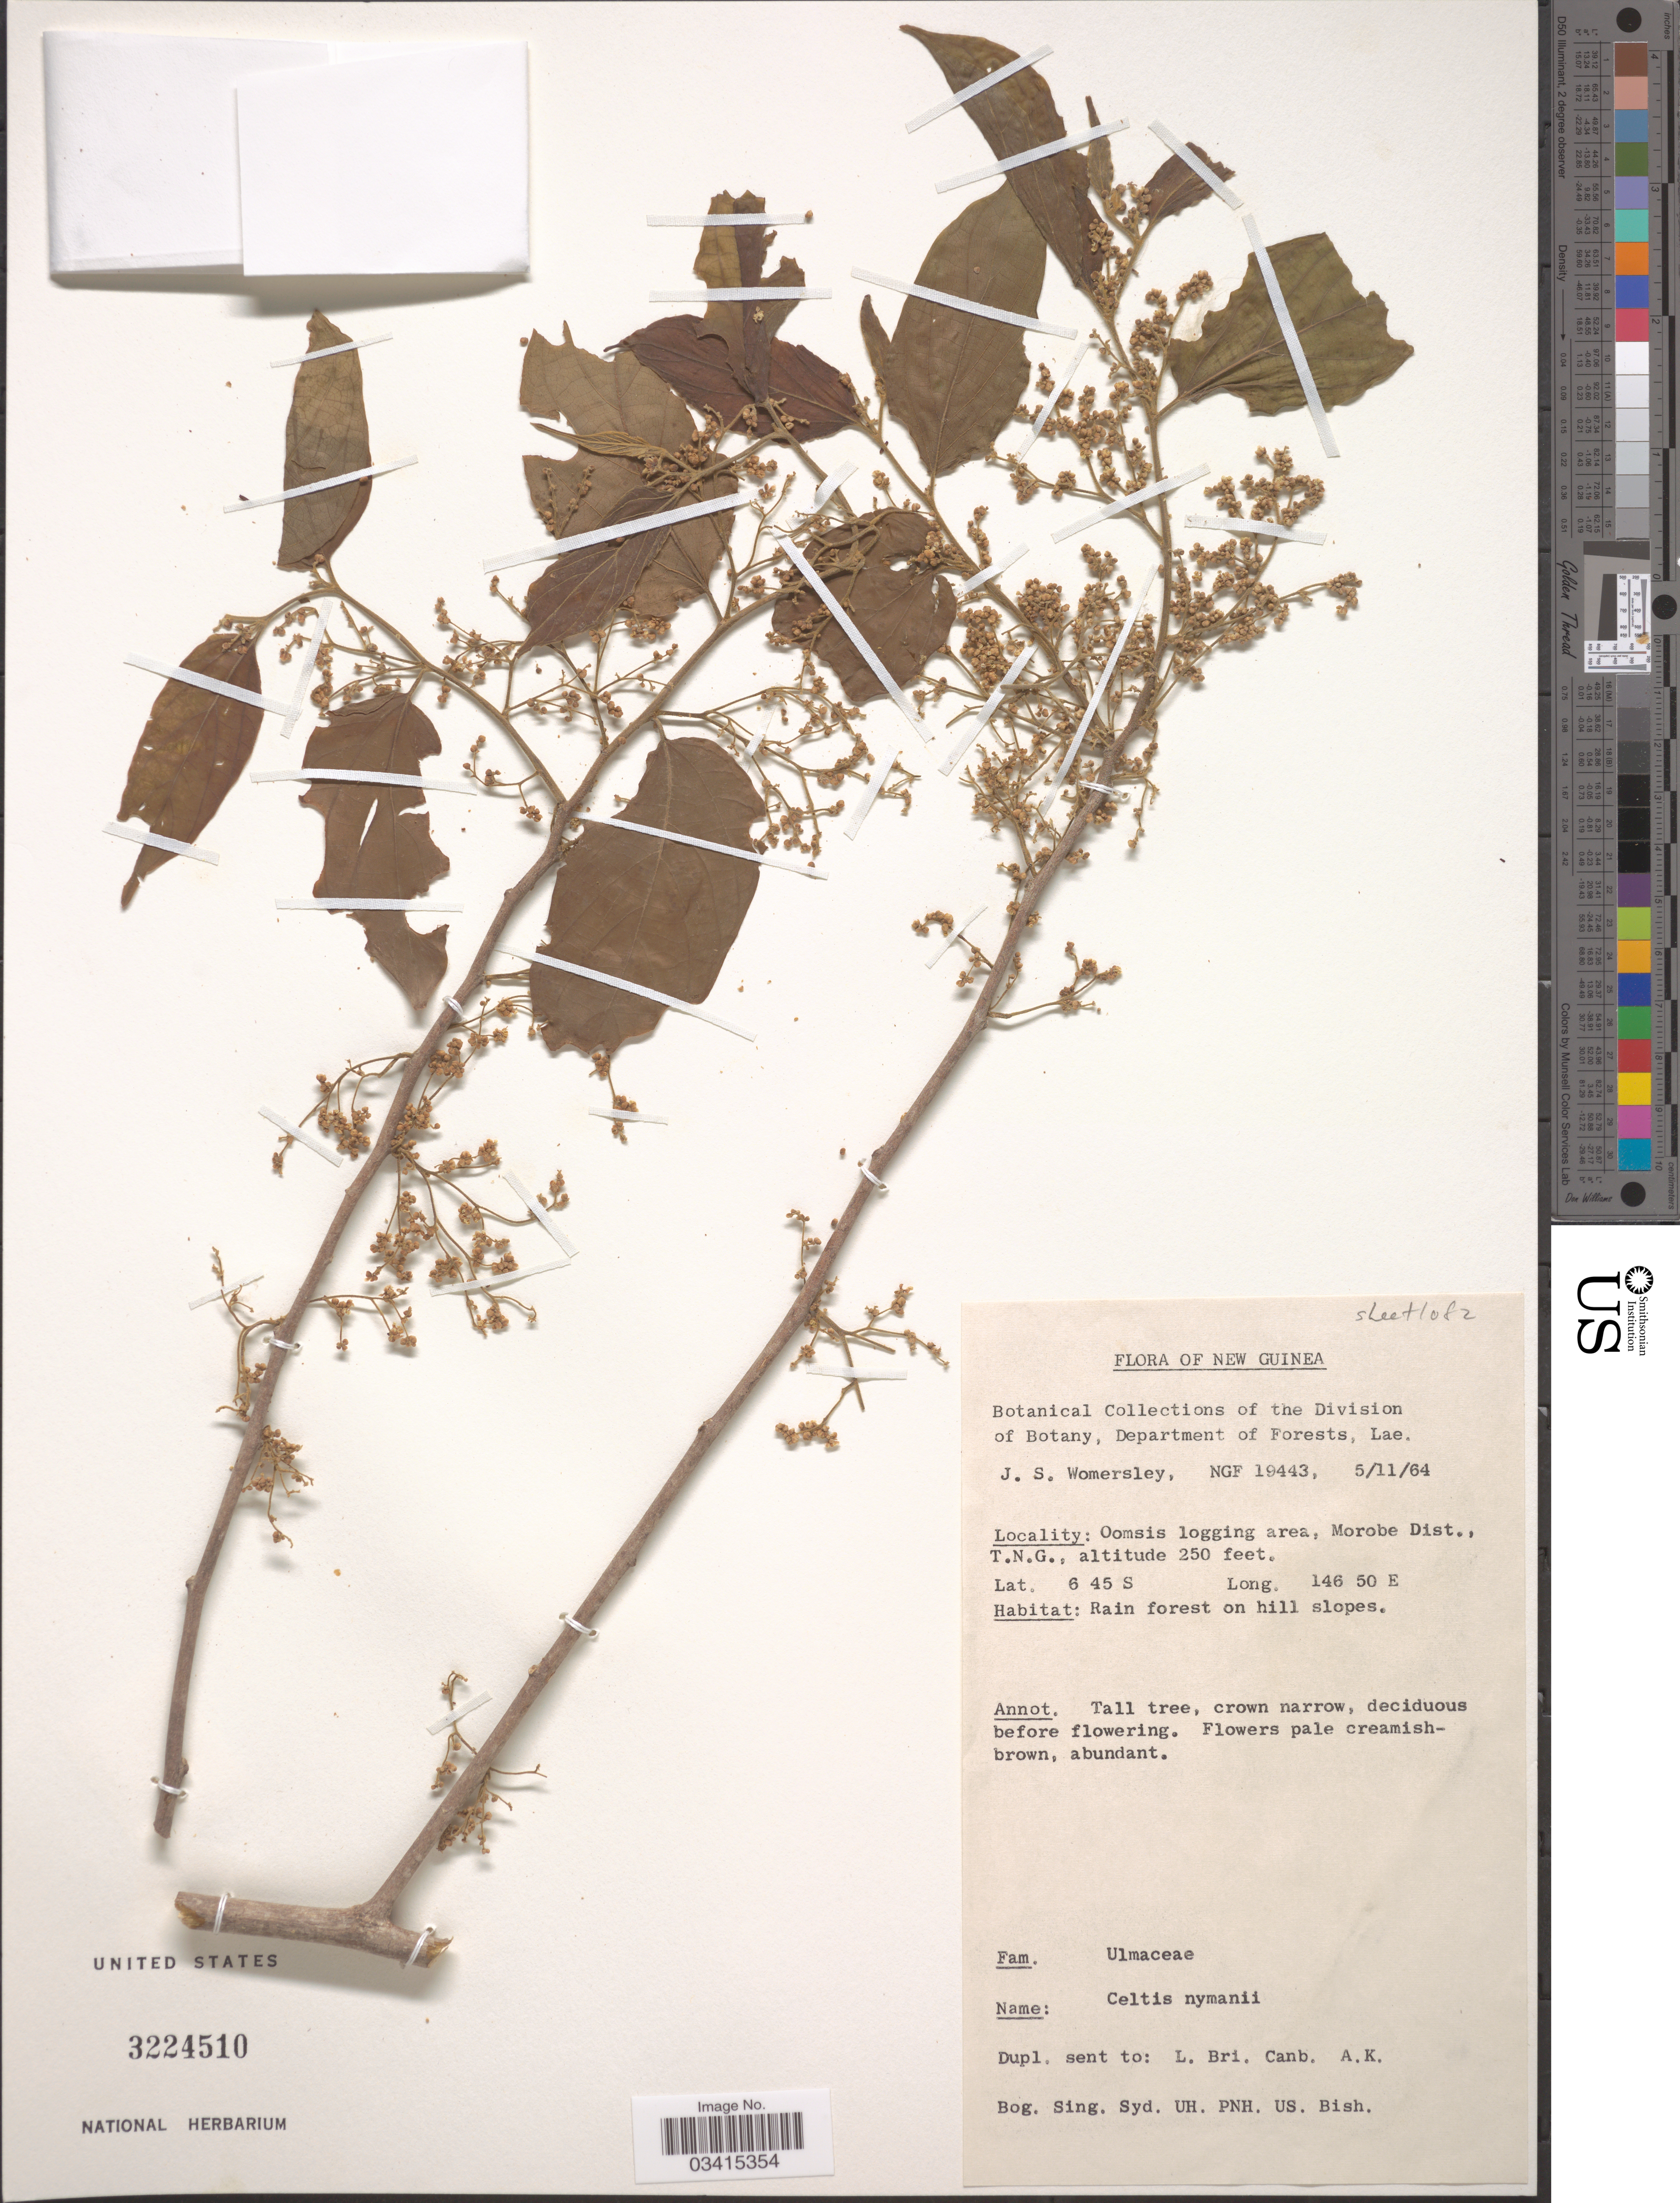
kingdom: Plantae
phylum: Tracheophyta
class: Magnoliopsida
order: Rosales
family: Cannabaceae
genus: Celtis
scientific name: Celtis nymanii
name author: K. Schum.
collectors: J. S. Womersley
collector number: NGF 19443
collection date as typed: Transcribed d/m/y: 5/11/64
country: Papua New Guinea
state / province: Morobe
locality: New Guinea. Oomsis logging area, Morobe Dist., T.N.G.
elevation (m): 76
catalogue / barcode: US 3224510